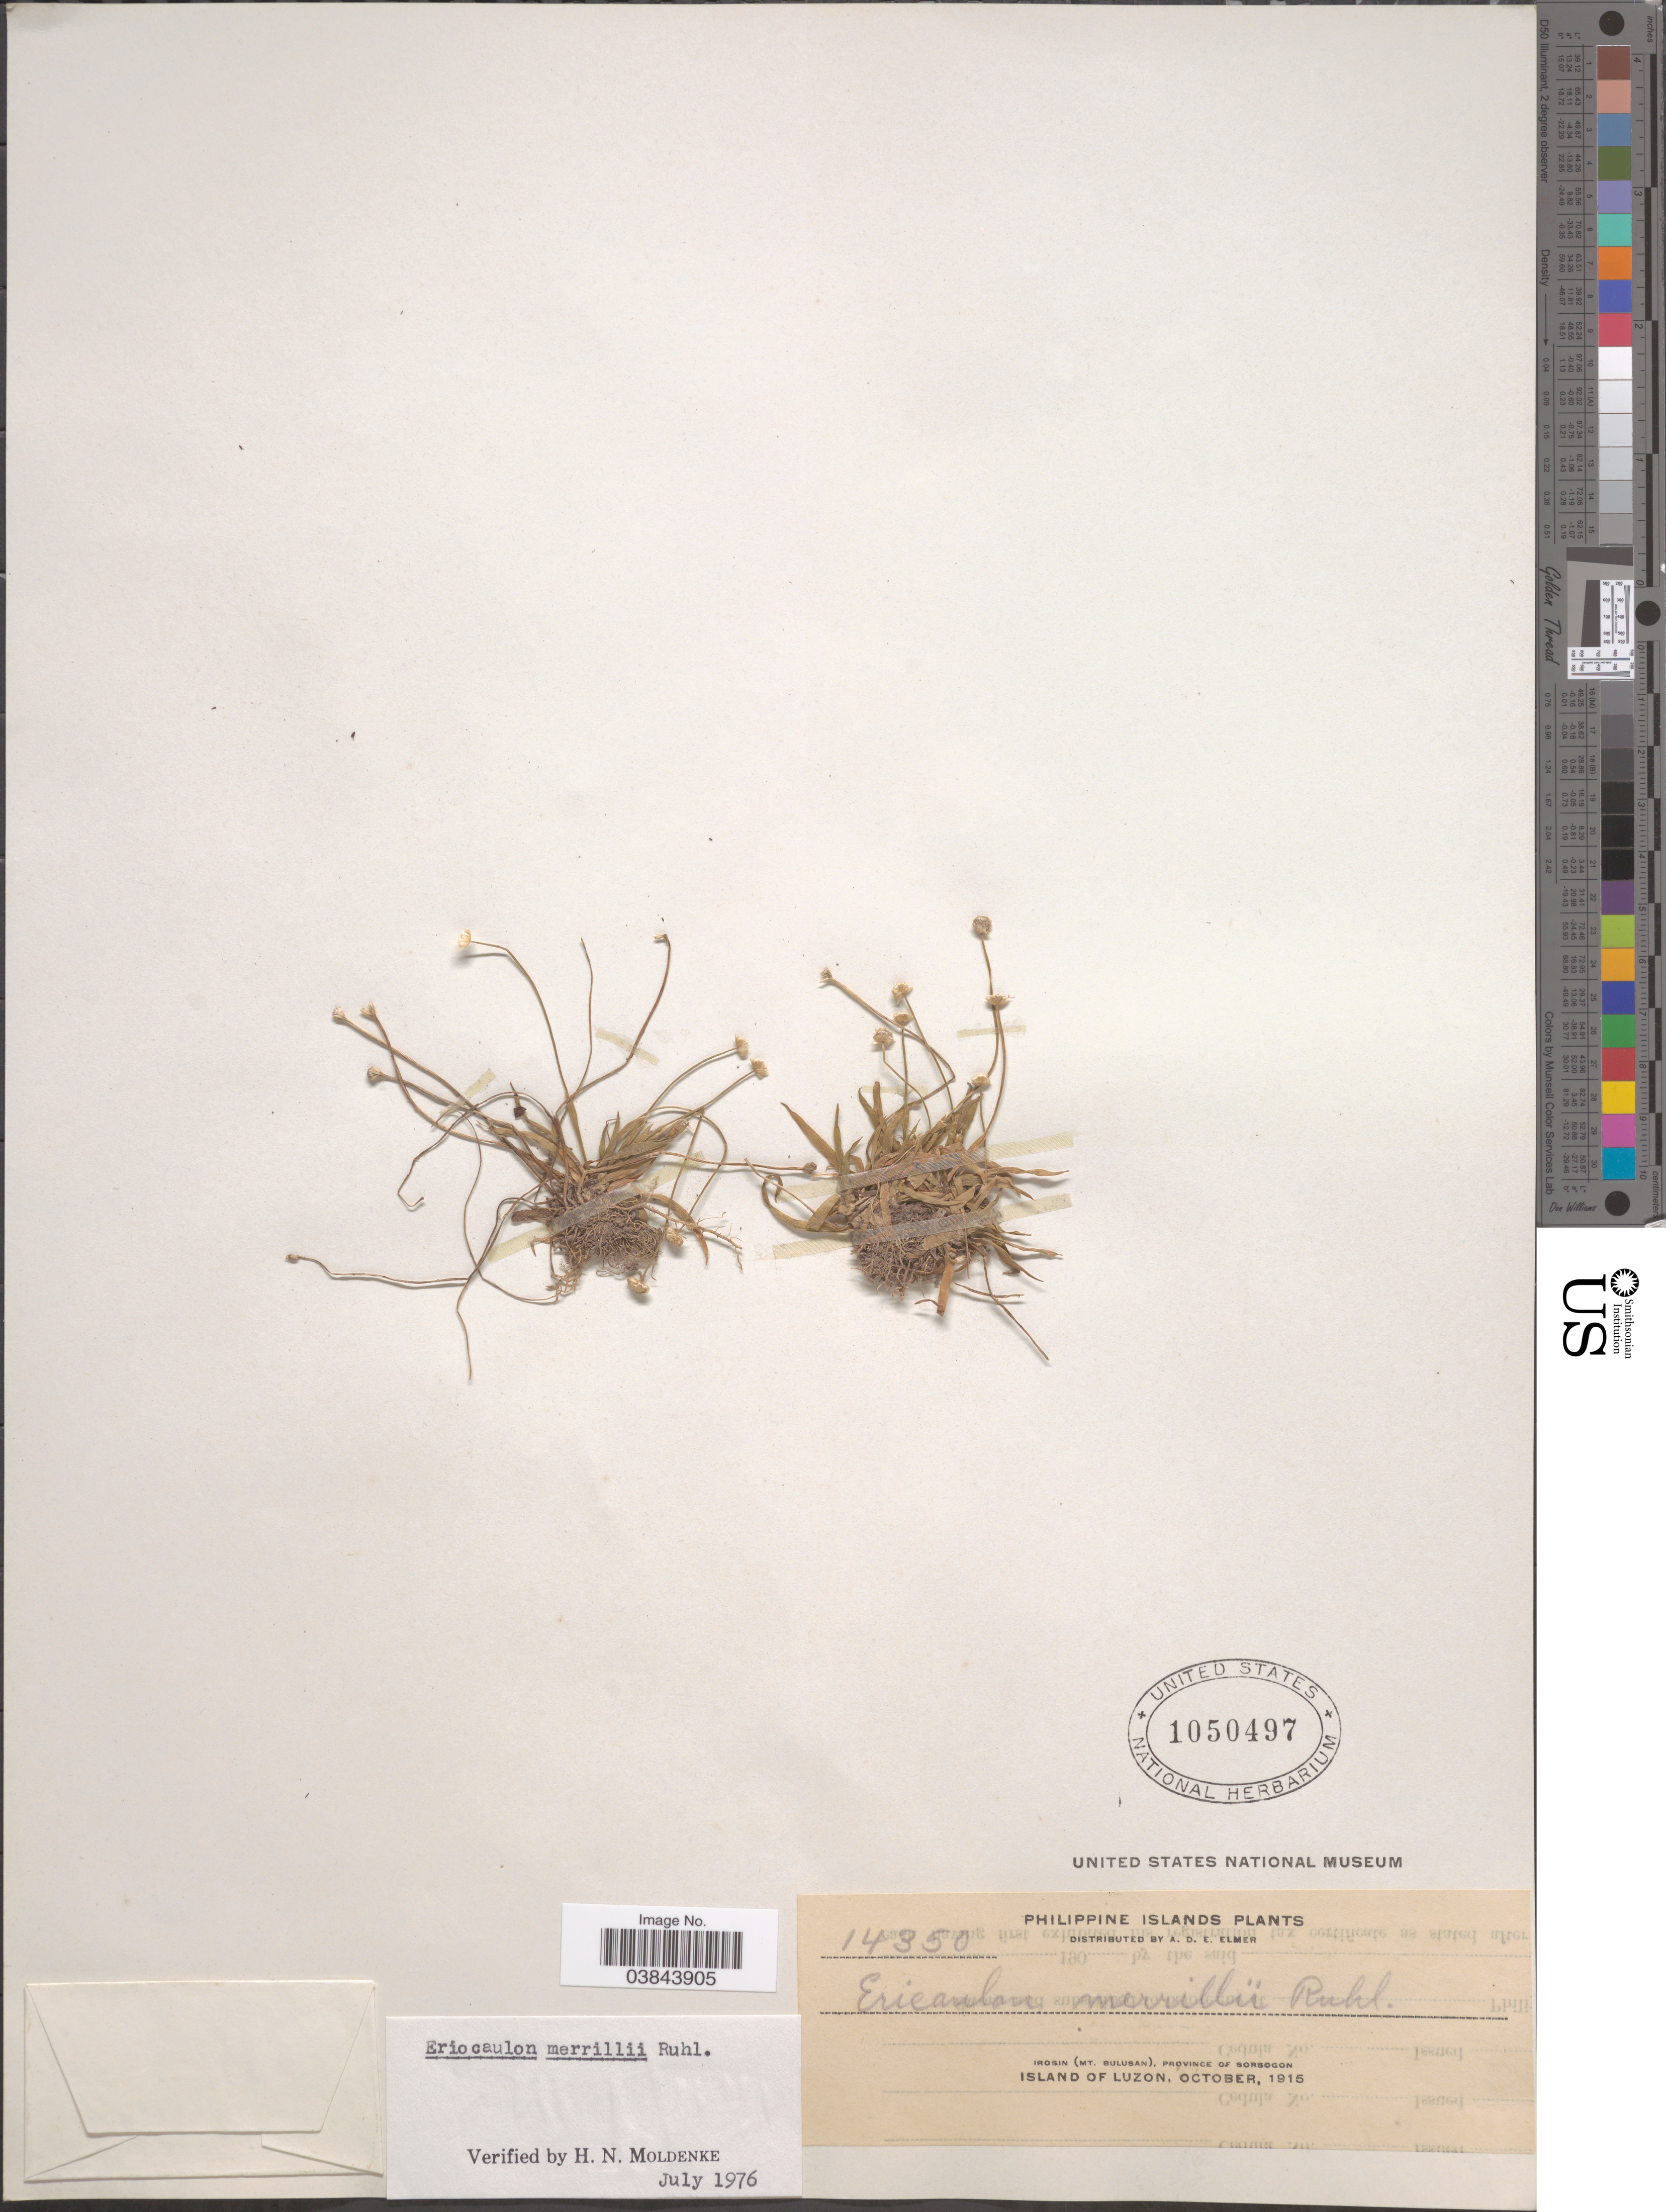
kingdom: Plantae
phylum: Tracheophyta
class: Liliopsida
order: Poales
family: Eriocaulaceae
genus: Eriocaulon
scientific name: Eriocaulon merrillii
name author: Ruhland in Perkins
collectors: A. D. E. Elmer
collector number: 14350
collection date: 1915-10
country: Philippines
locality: Philippine Islands. Irosin (Mt. Bulusan), Province of Sorsogon, Island of Luzon.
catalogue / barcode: US 1050497